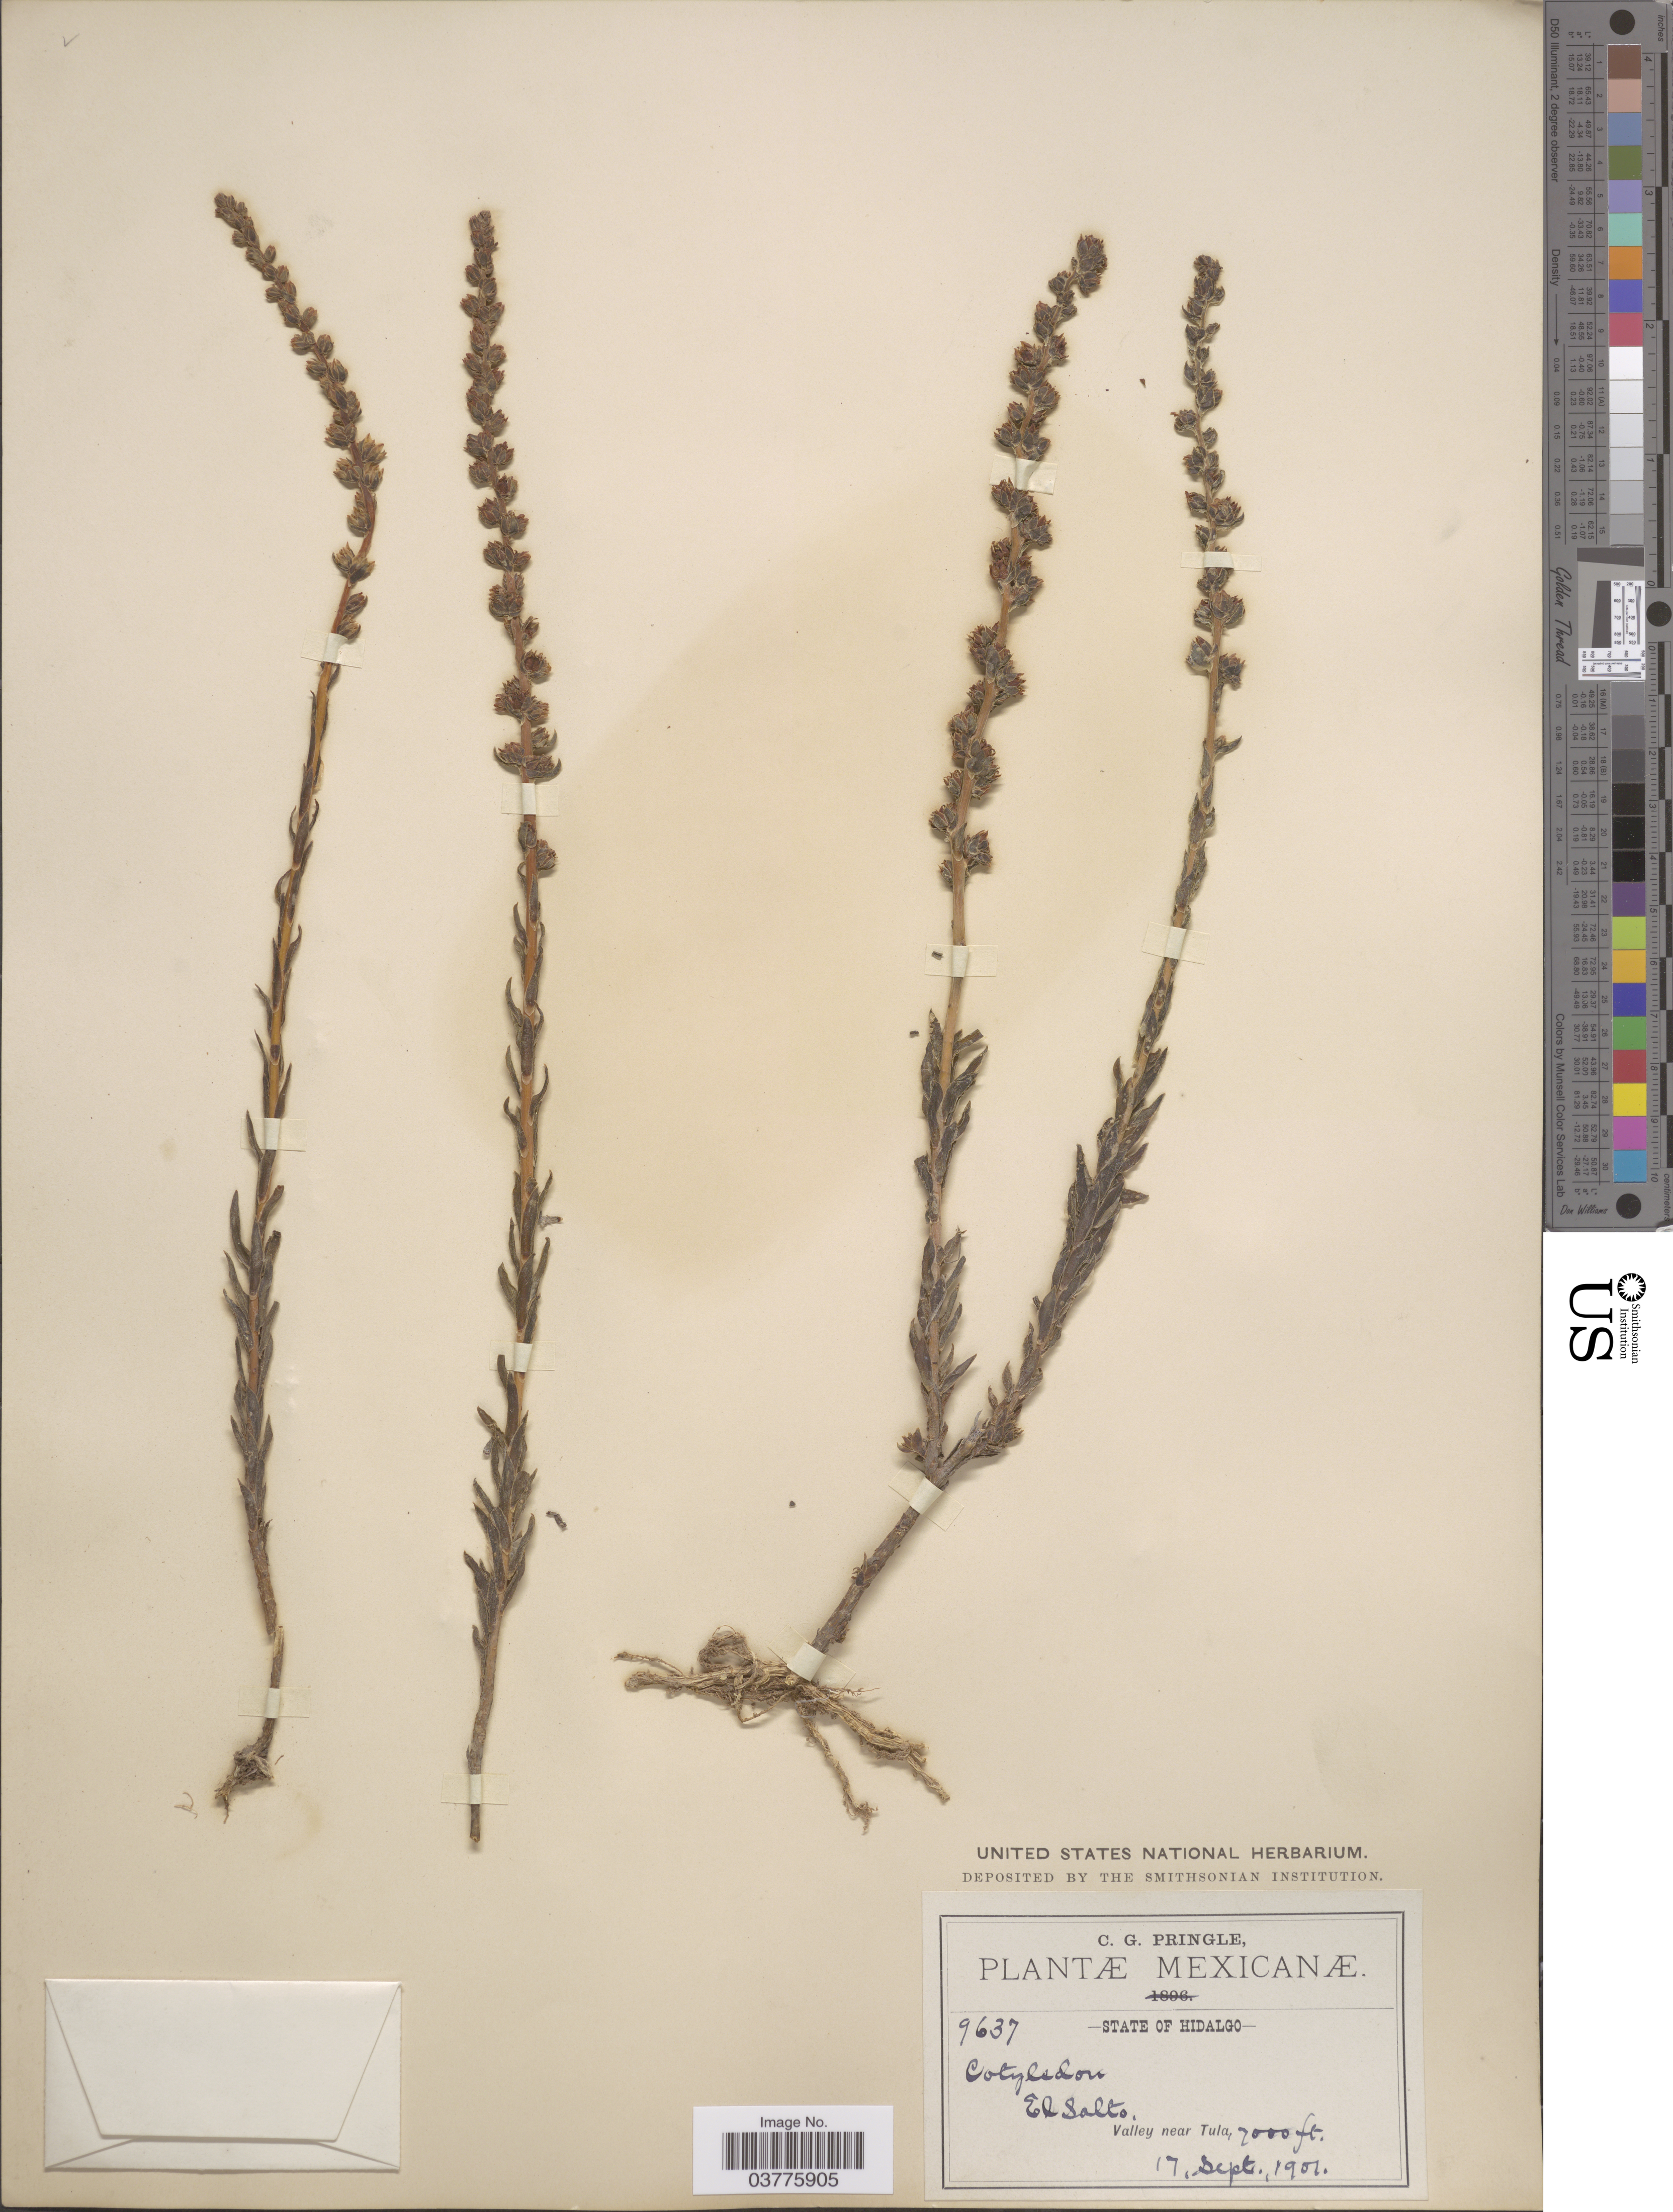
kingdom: Plantae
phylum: Tracheophyta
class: Magnoliopsida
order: Saxifragales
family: Crassulaceae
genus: Villadia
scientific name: Villadia parviflora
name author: (Hemsl.) Rose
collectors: C. G. Pringle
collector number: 9637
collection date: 1901-09-17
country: Mexico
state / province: Hidalgo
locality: El Salto. Valley near Tula.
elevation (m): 2134